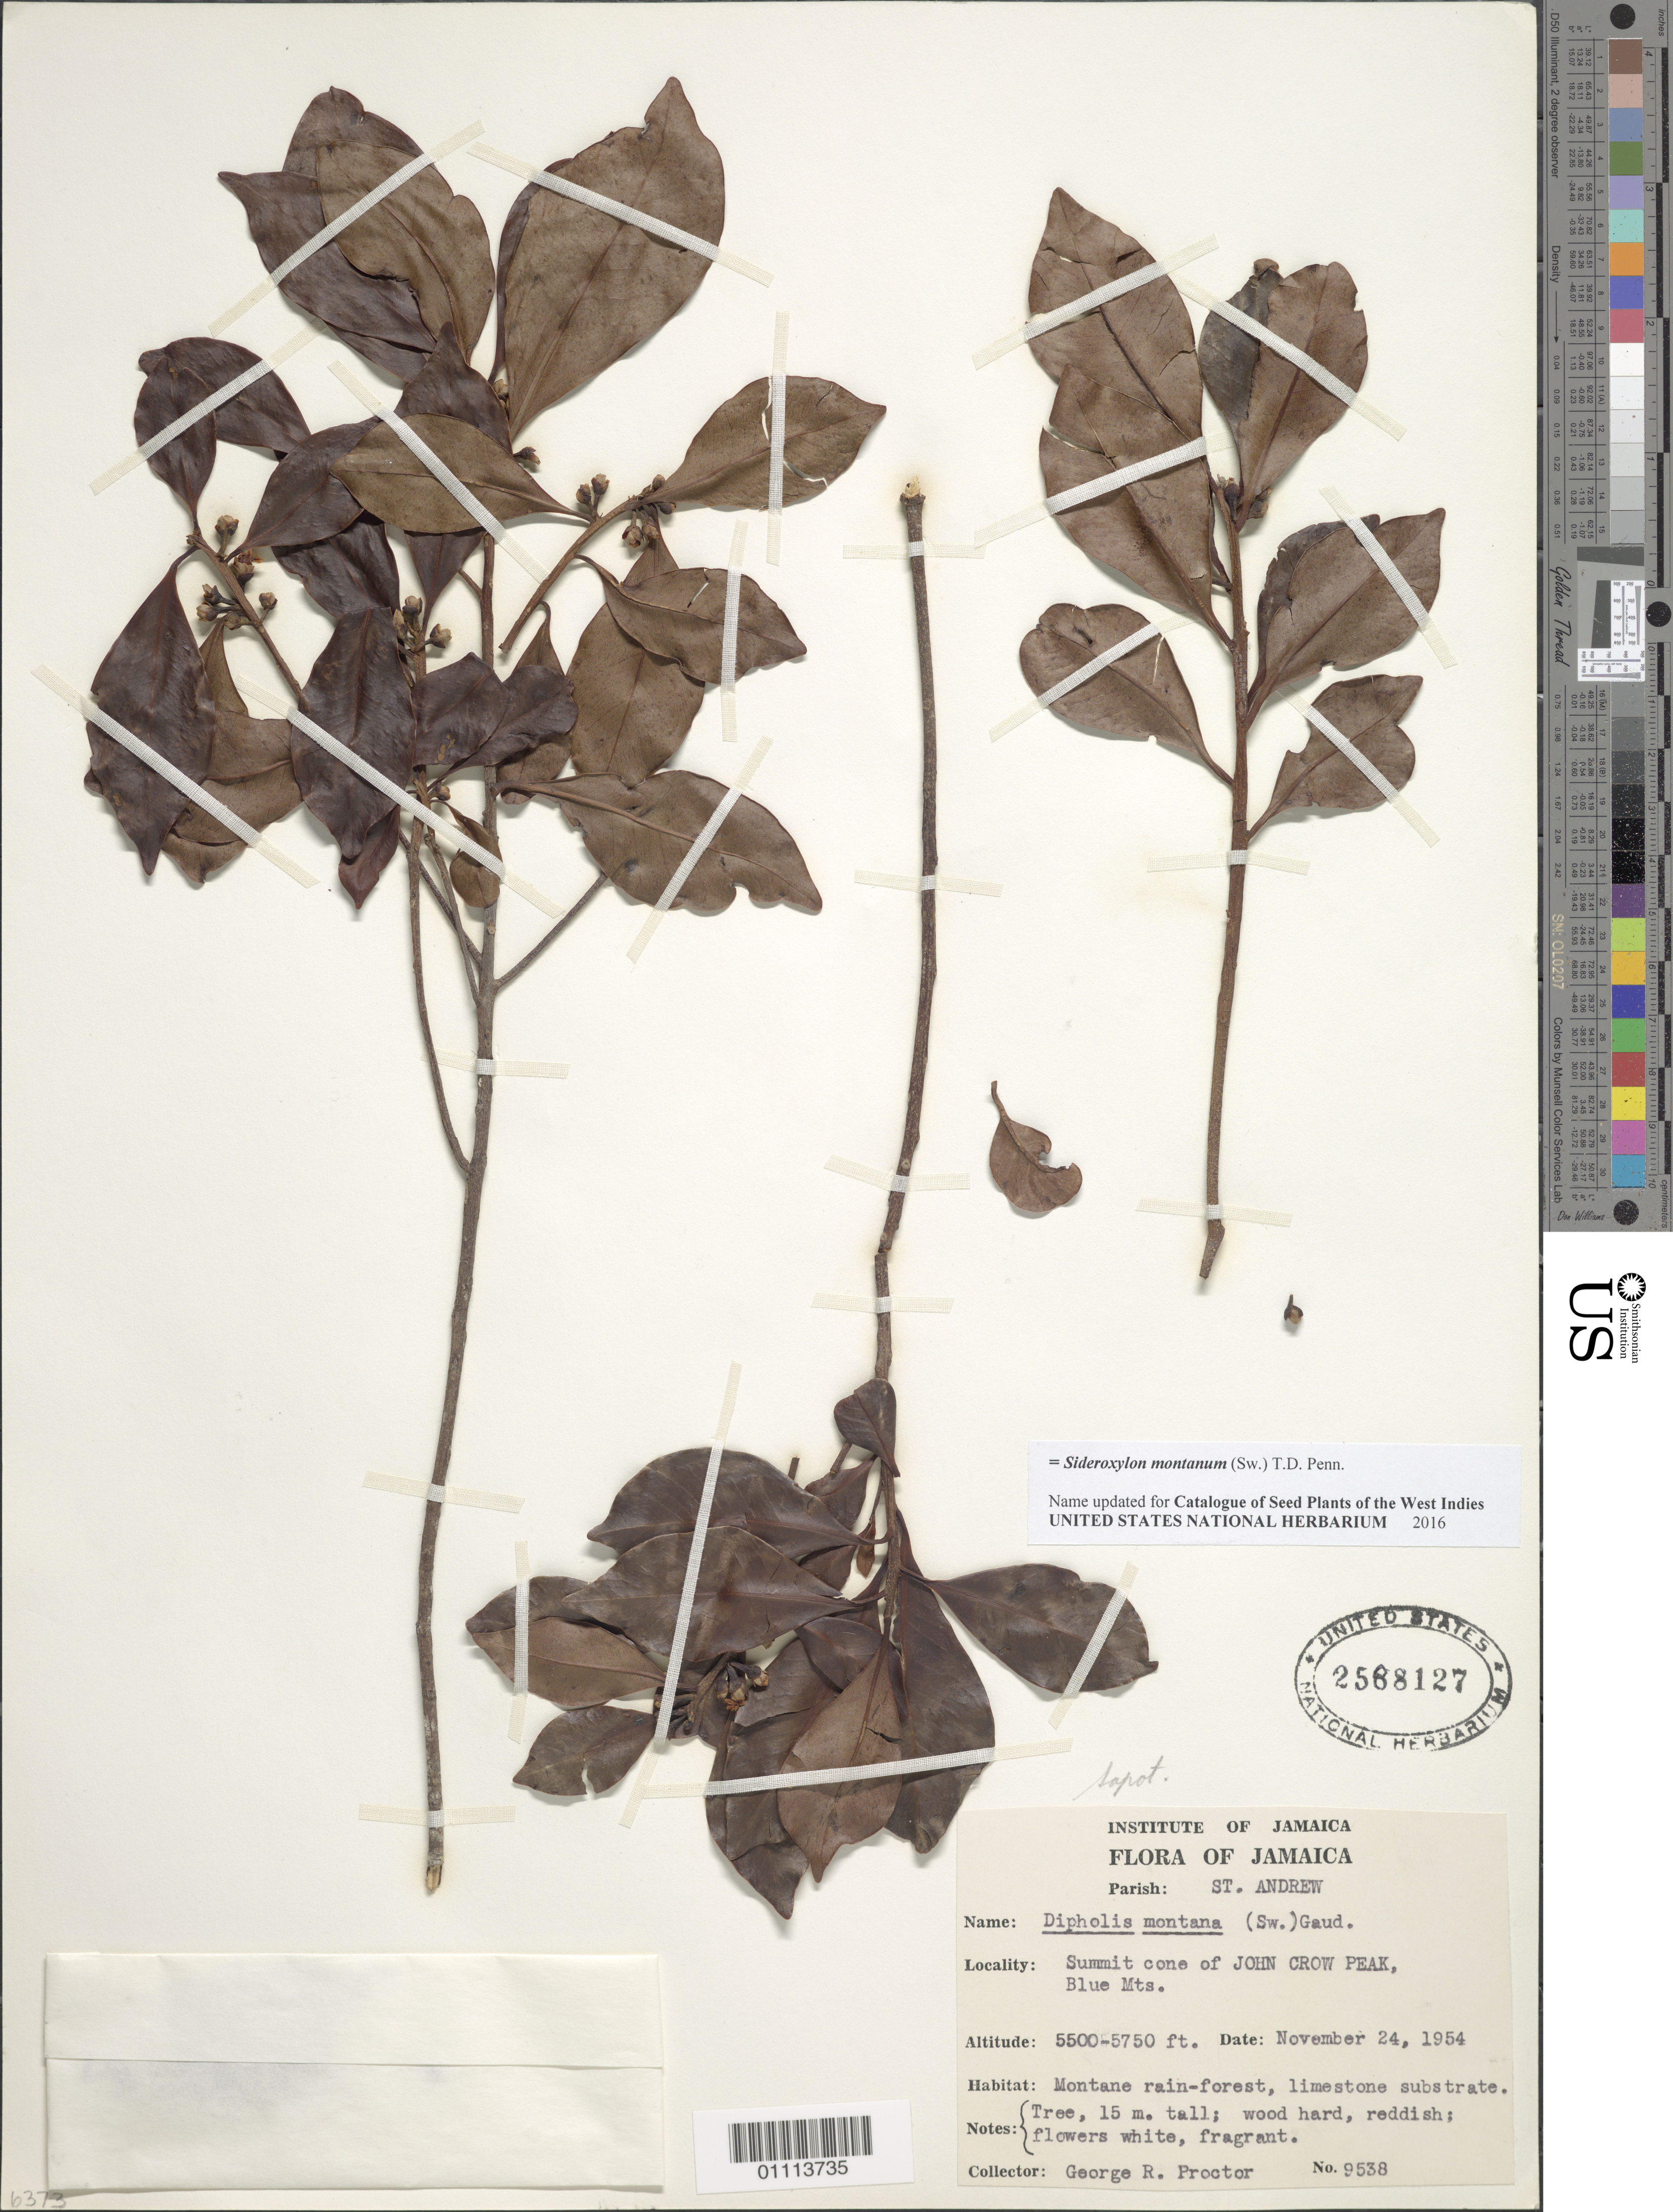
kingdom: Plantae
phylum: Tracheophyta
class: Magnoliopsida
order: Ericales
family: Sapotaceae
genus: Dipholis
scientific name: Dipholis montana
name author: (Sw.) Griseb.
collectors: G. R. Proctor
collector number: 9538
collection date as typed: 24 Nov 1954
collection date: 1954-11-24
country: Jamaica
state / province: Saint Andrew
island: Jamaica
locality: John Crow Peak, Blue Mountains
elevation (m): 1676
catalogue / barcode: US 2588127